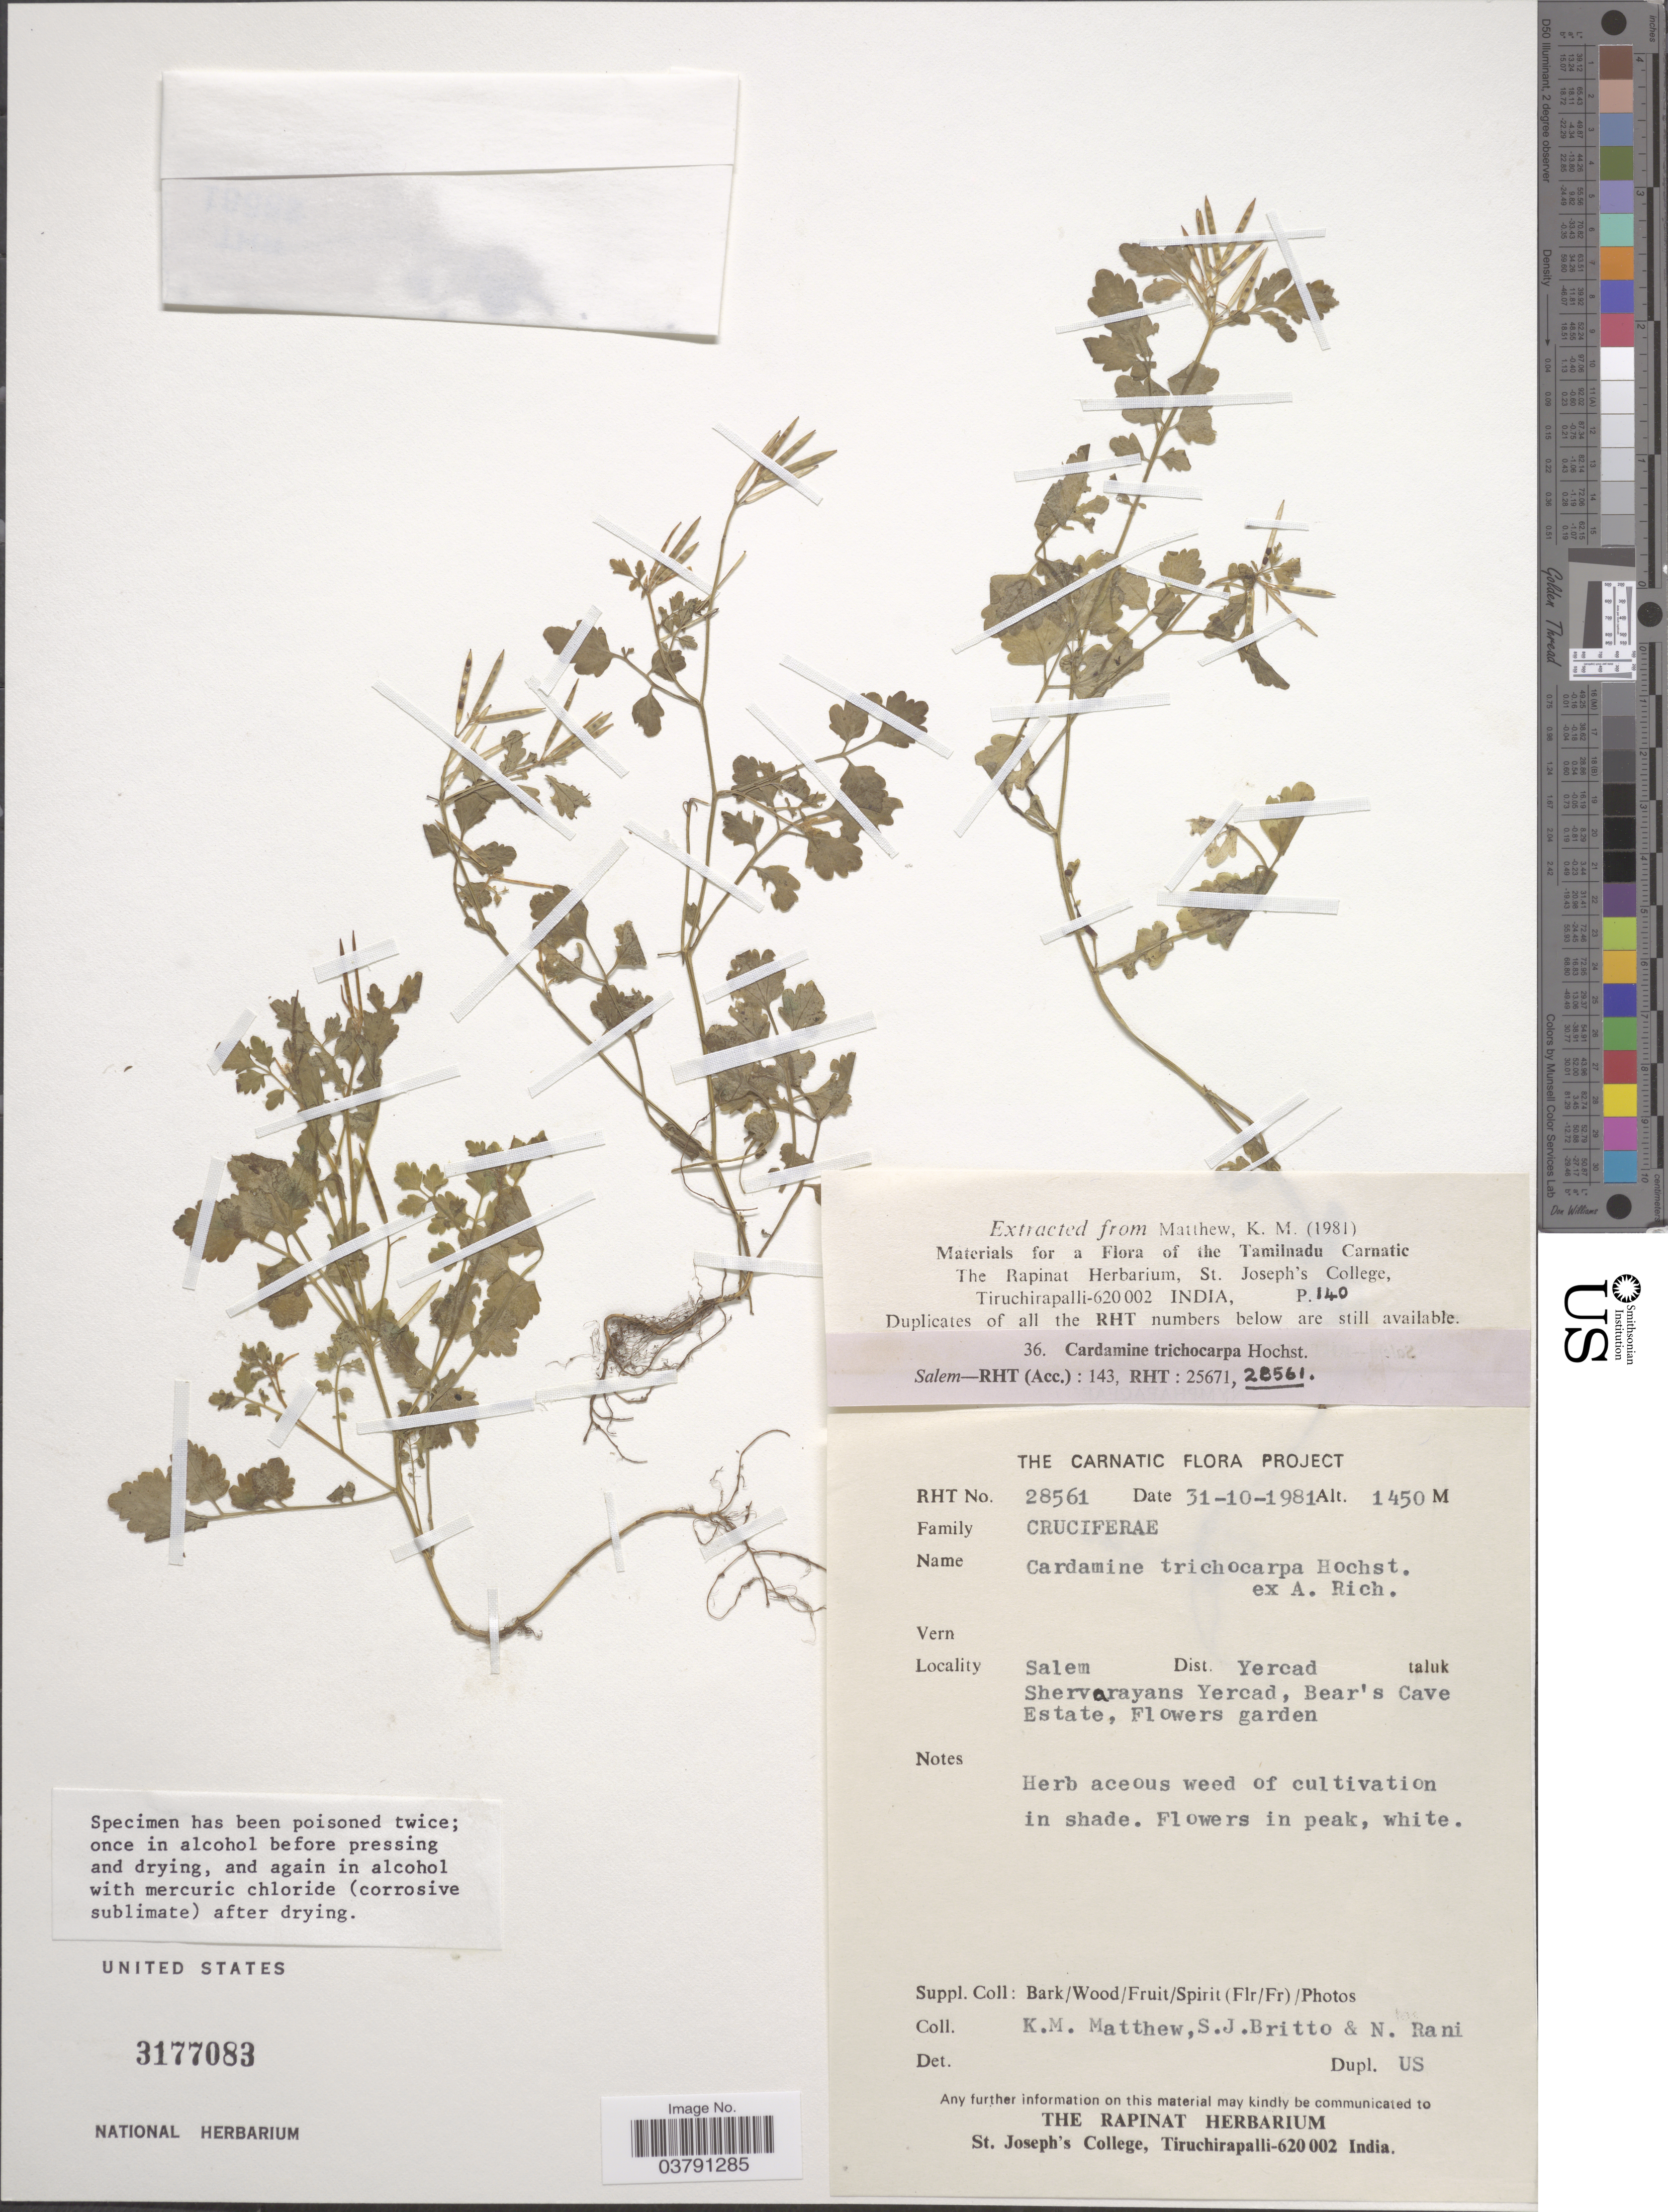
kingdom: Plantae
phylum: Tracheophyta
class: Magnoliopsida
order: Brassicales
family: Brassicaceae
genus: Cardamine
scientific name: Cardamine trichocarpa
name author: Hochst. & A. Rich.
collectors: K. M. Matthew, S. J. Britto & N. Rani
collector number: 28561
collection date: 1981-10-31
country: India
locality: Salem. Dist. Yercad, taluk. Shervarayans Yercad, Bear's Cave Estate, Flowers garden.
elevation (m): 1450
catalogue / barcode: US 3177083